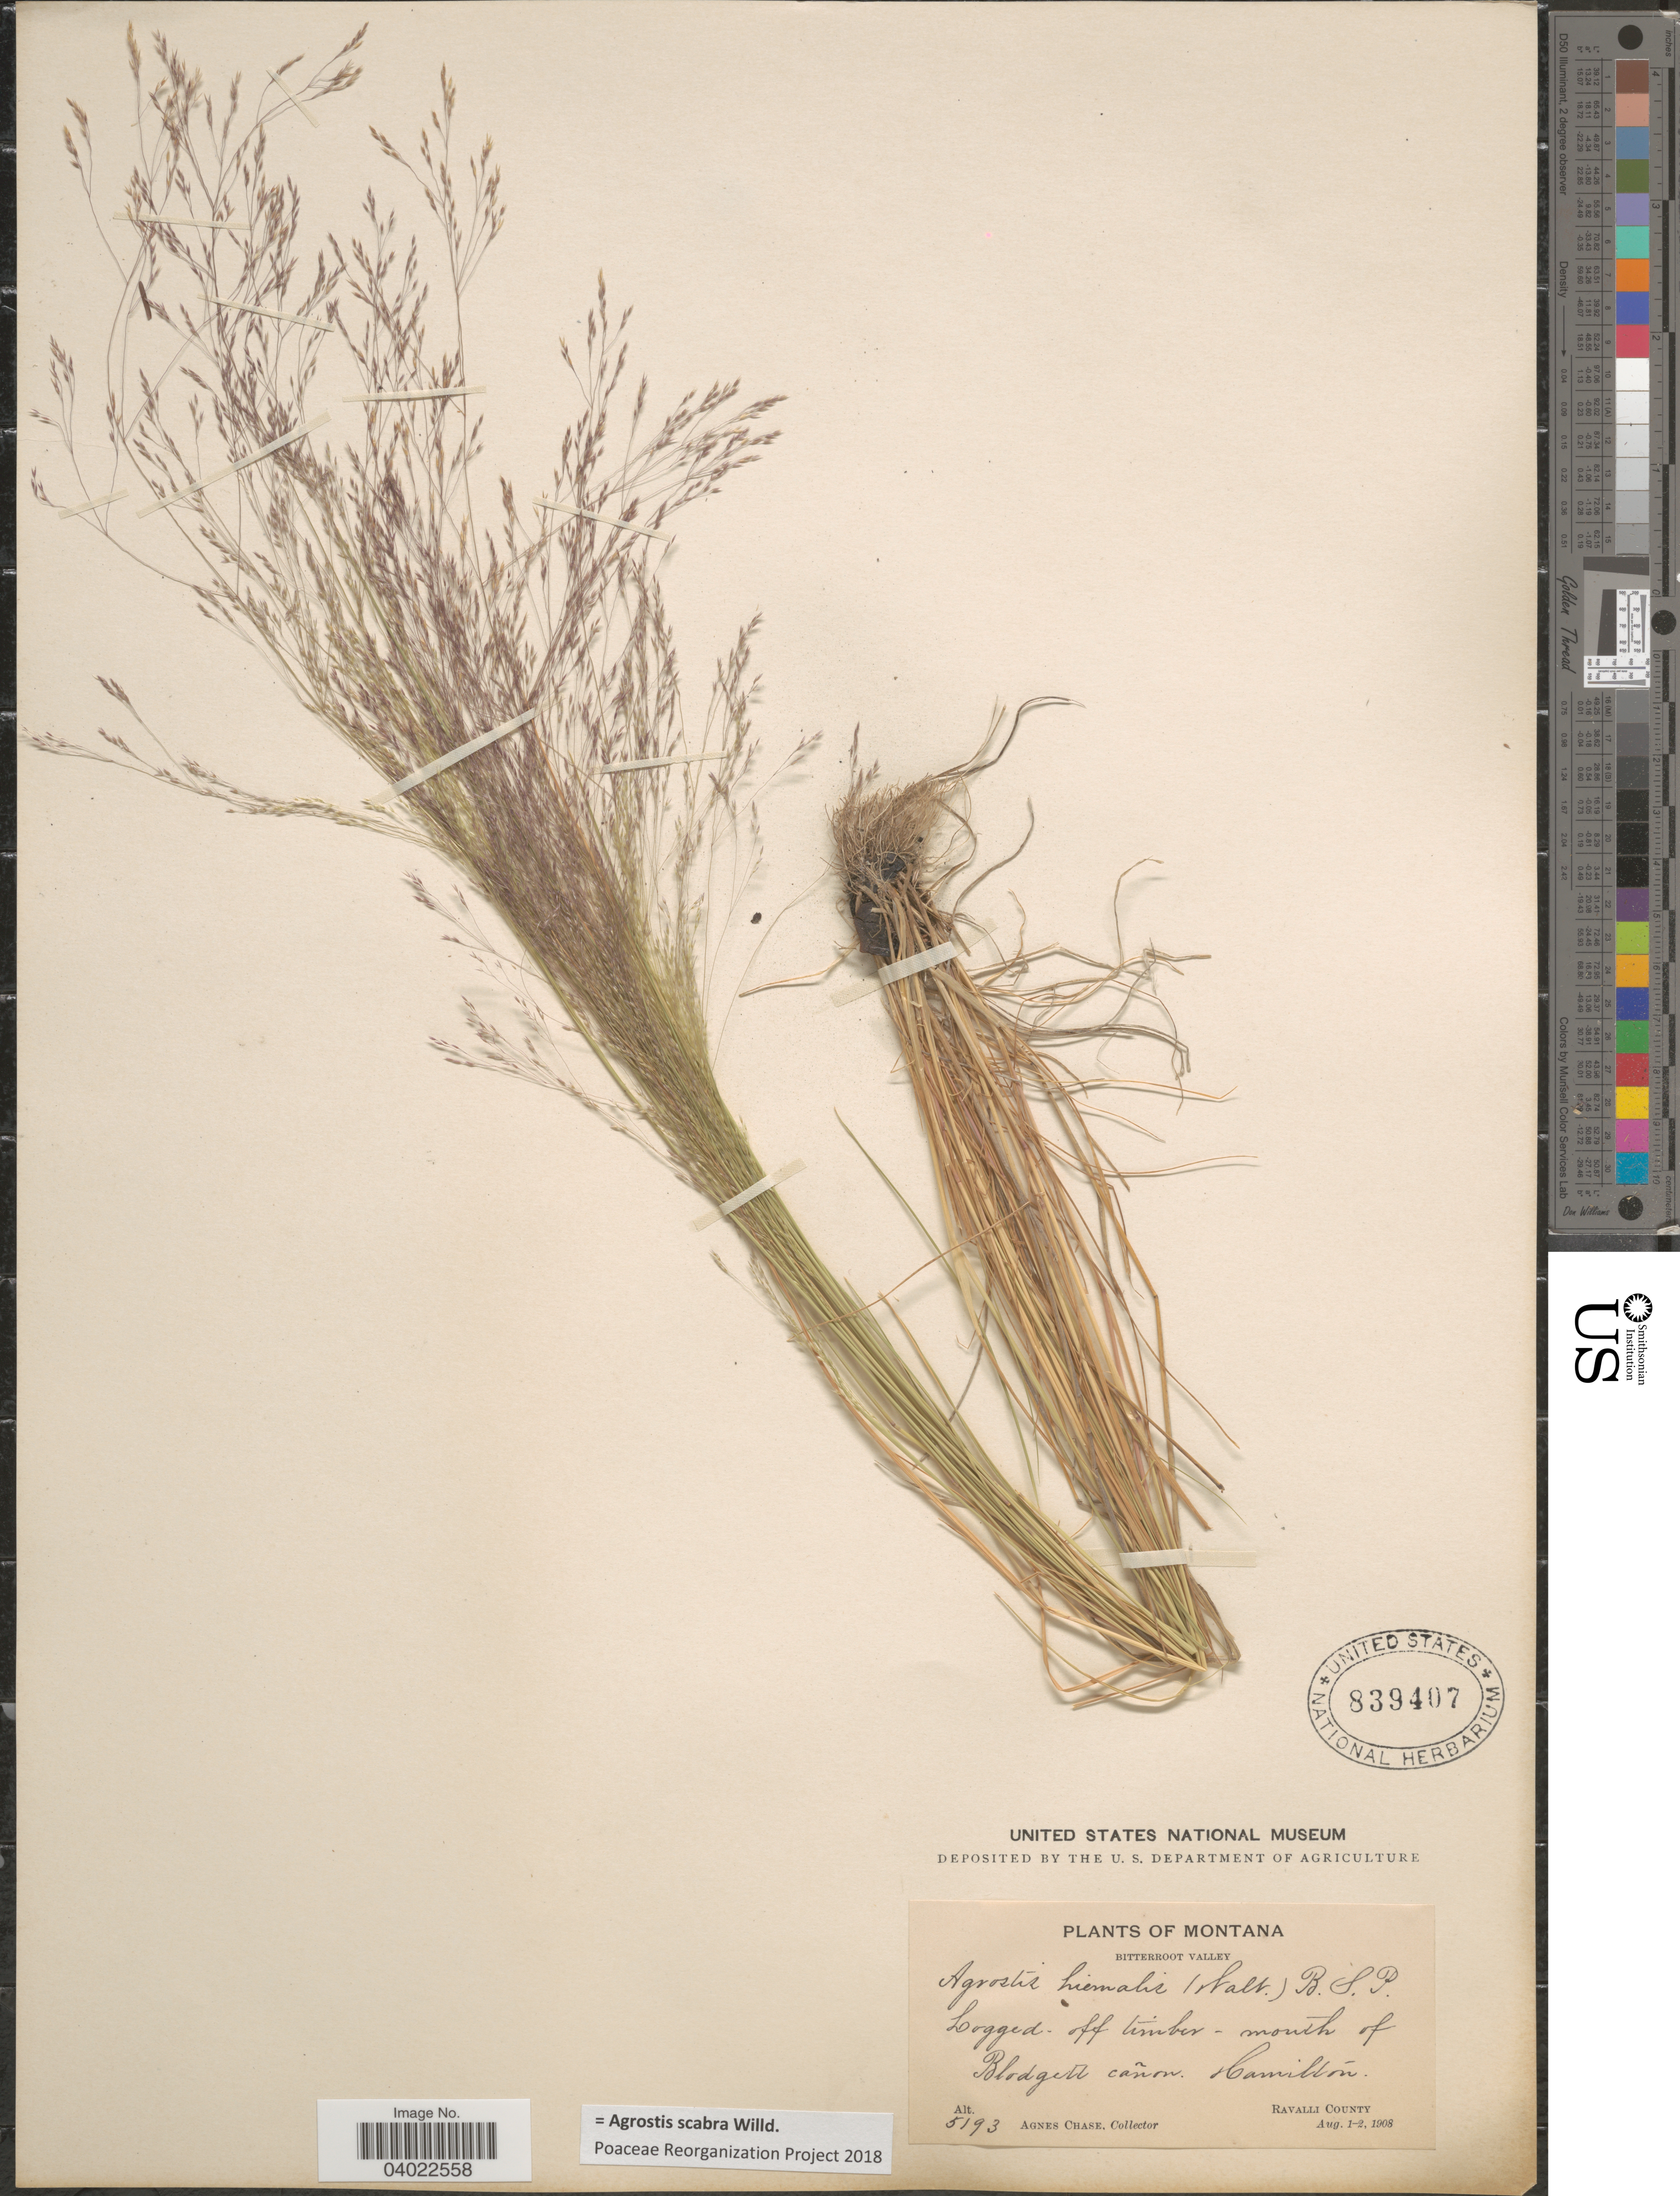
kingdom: Plantae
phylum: Tracheophyta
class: Liliopsida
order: Poales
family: Poaceae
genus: Agrostis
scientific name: Agrostis scabra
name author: Willd.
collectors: A. Chase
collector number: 5193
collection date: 1908-08-01/1908-08-02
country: United States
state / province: Montana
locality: Bitterroot Valley. Logged - off timber - mouth of Blodgett cañon. Hamilton. Ravalli County.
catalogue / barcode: US 839407